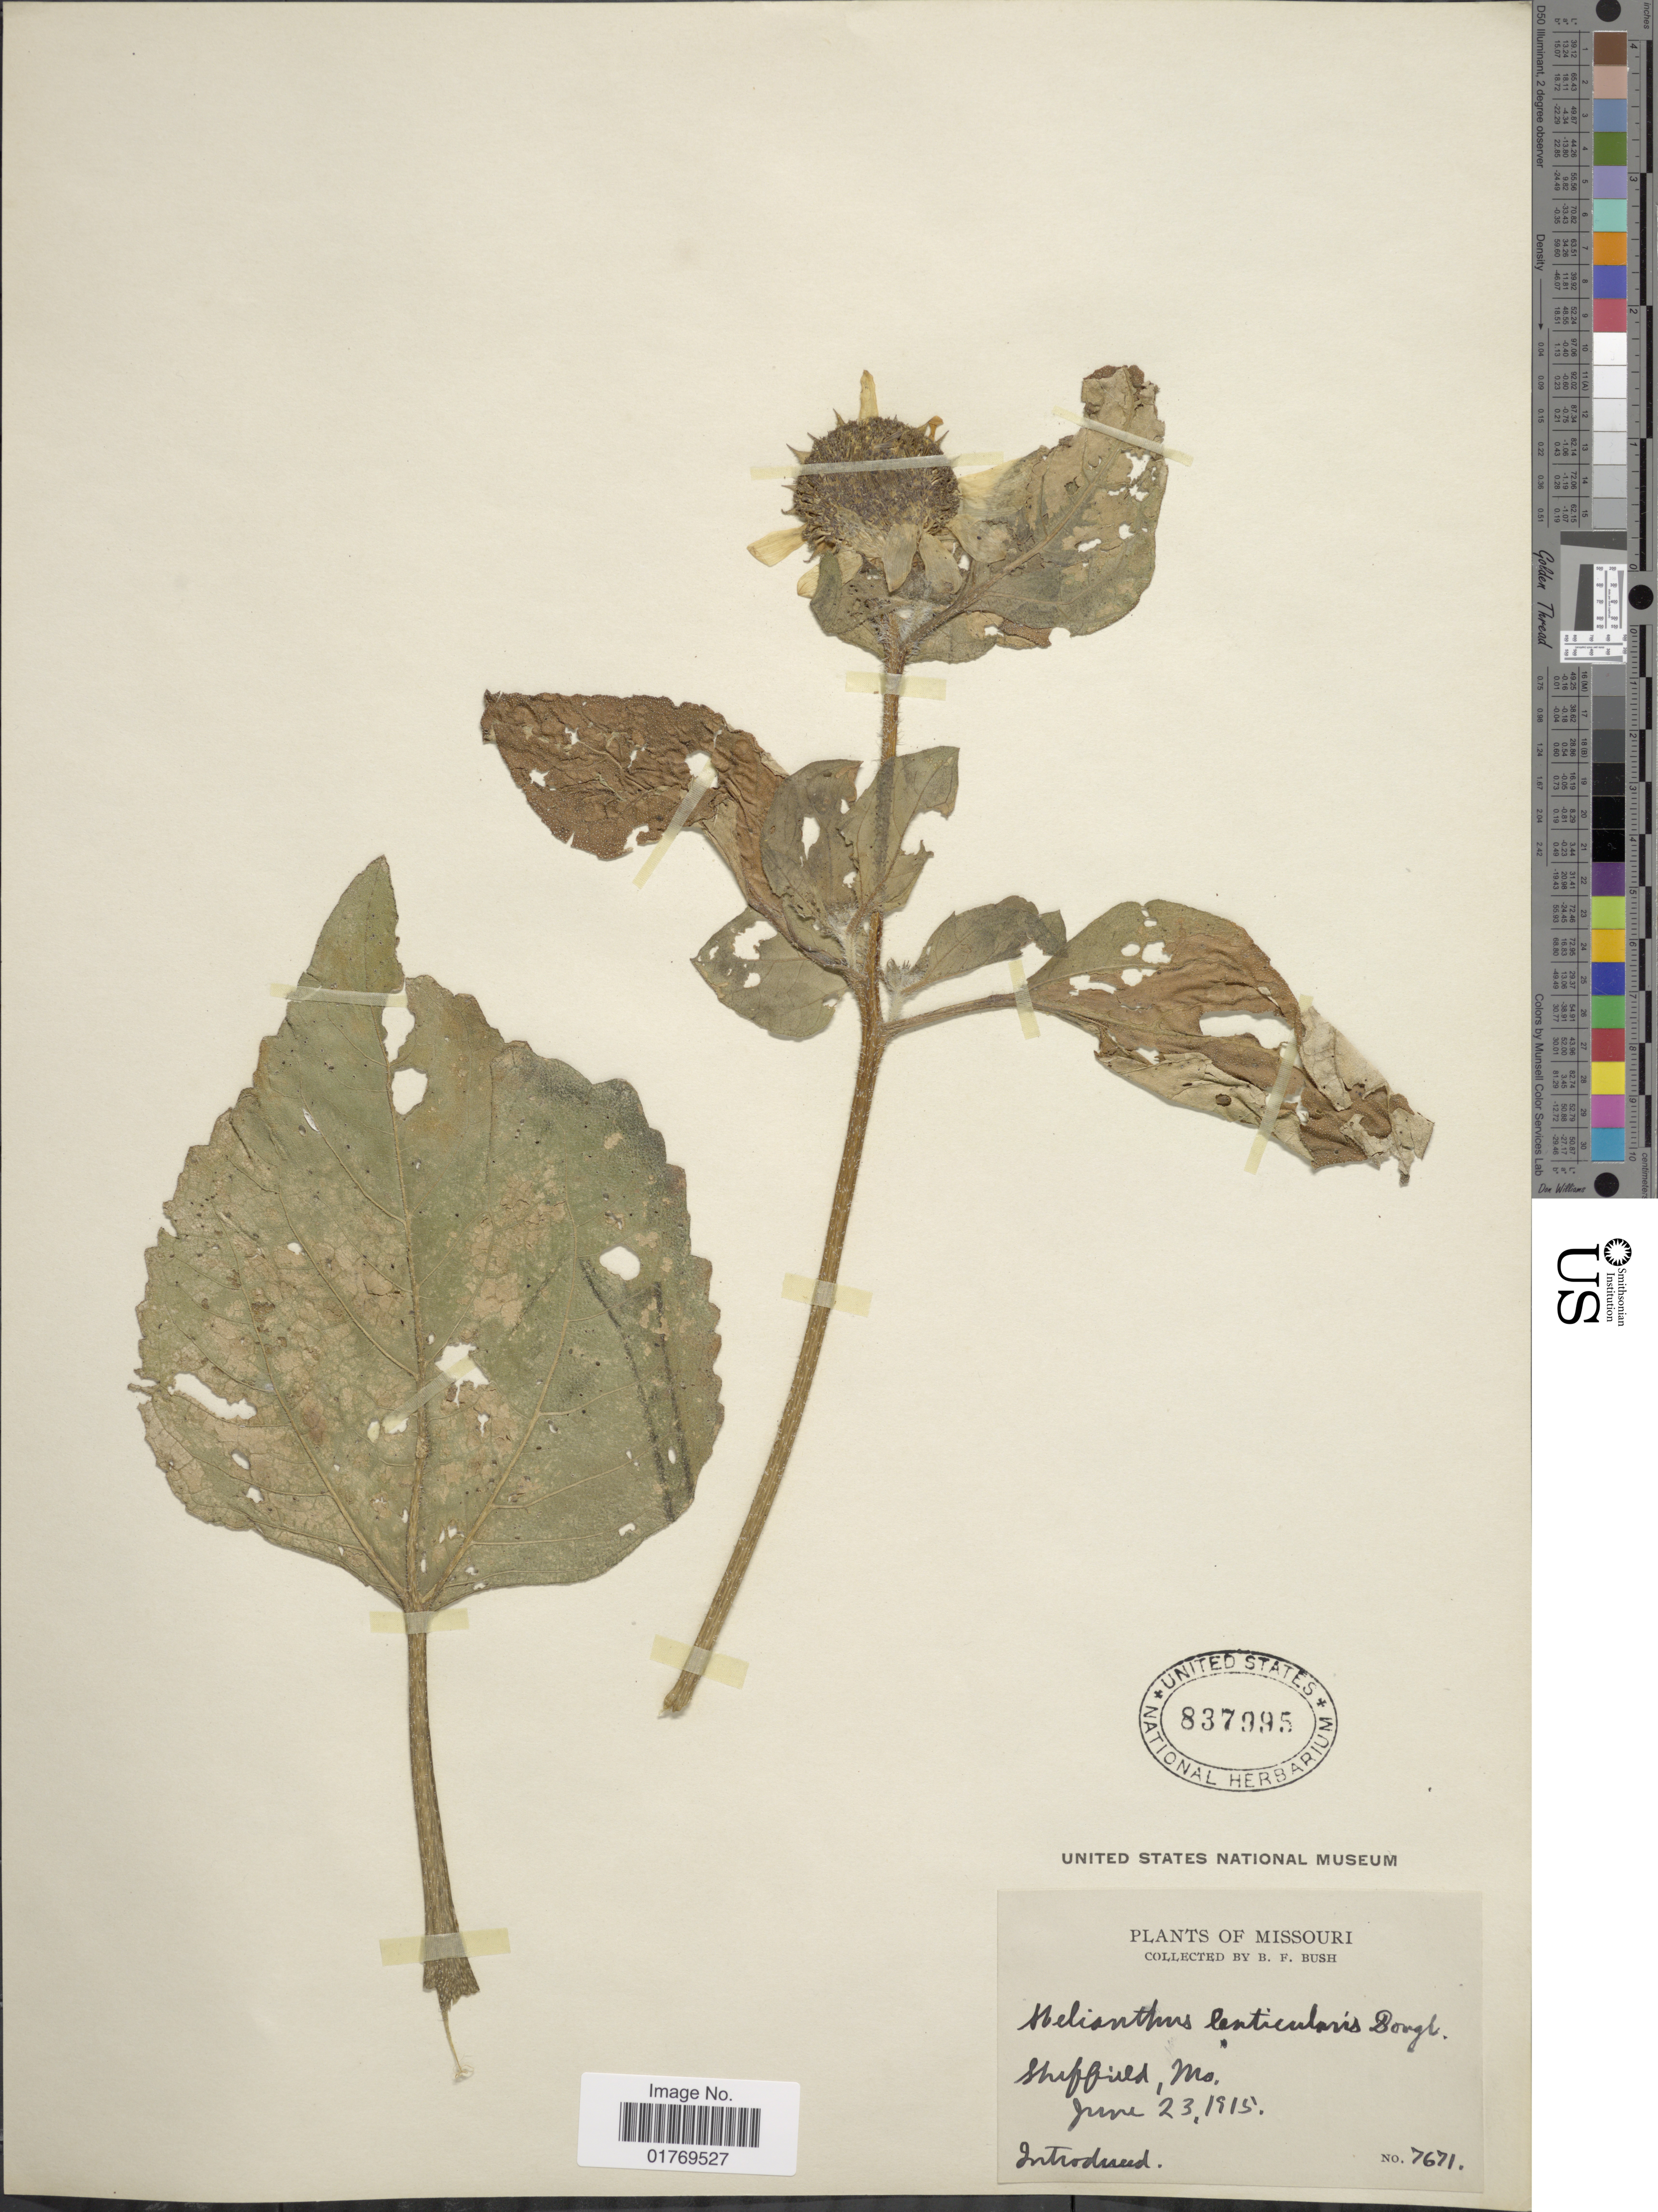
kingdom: Plantae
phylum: Tracheophyta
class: Magnoliopsida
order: Asterales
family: Asteraceae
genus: Helianthus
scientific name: Helianthus annuus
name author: L.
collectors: B. F. Bush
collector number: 7671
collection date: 1915-06-23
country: United States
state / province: Missouri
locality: Sheffield, Mo.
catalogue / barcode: US 837995